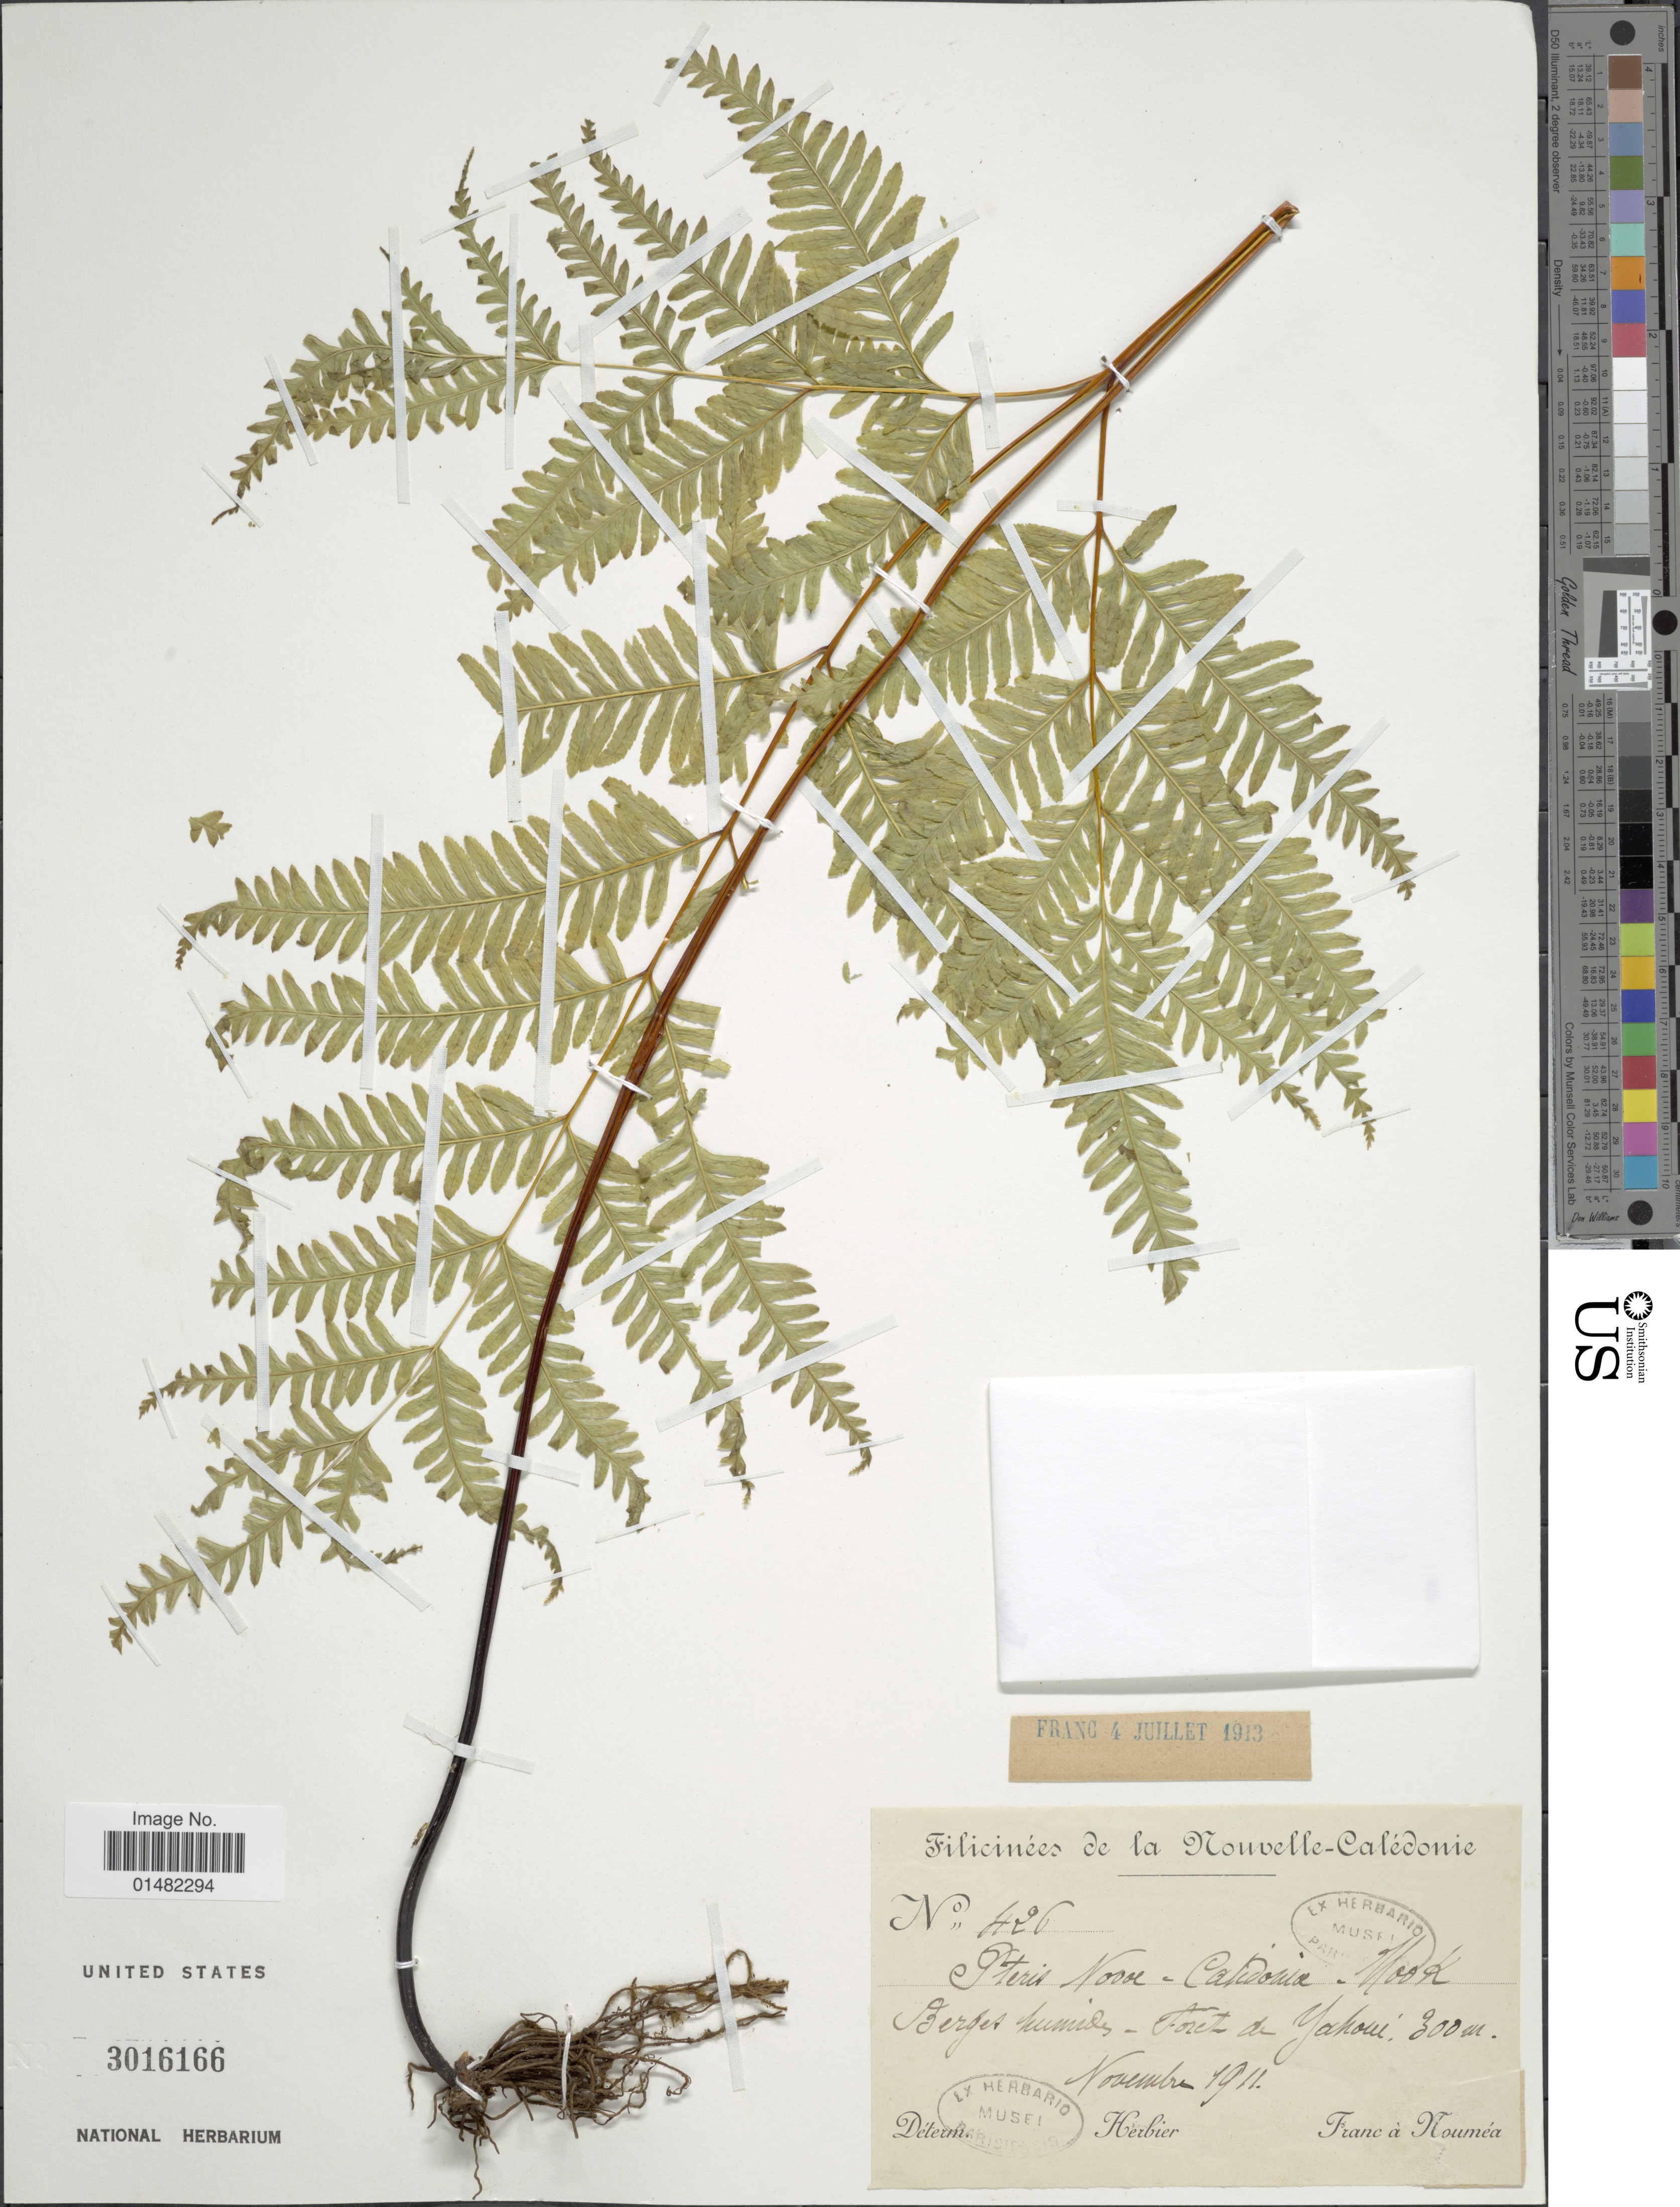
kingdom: Plantae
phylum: Tracheophyta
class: Polypodiopsida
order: Polypodiales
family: Pteridaceae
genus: Pteris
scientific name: Pteris novae-caledoniae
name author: Hook.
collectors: M. Franc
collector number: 426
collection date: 1911-11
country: New Caledonia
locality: Berges humides - Foret de Yahoué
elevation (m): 300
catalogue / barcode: US 3016166